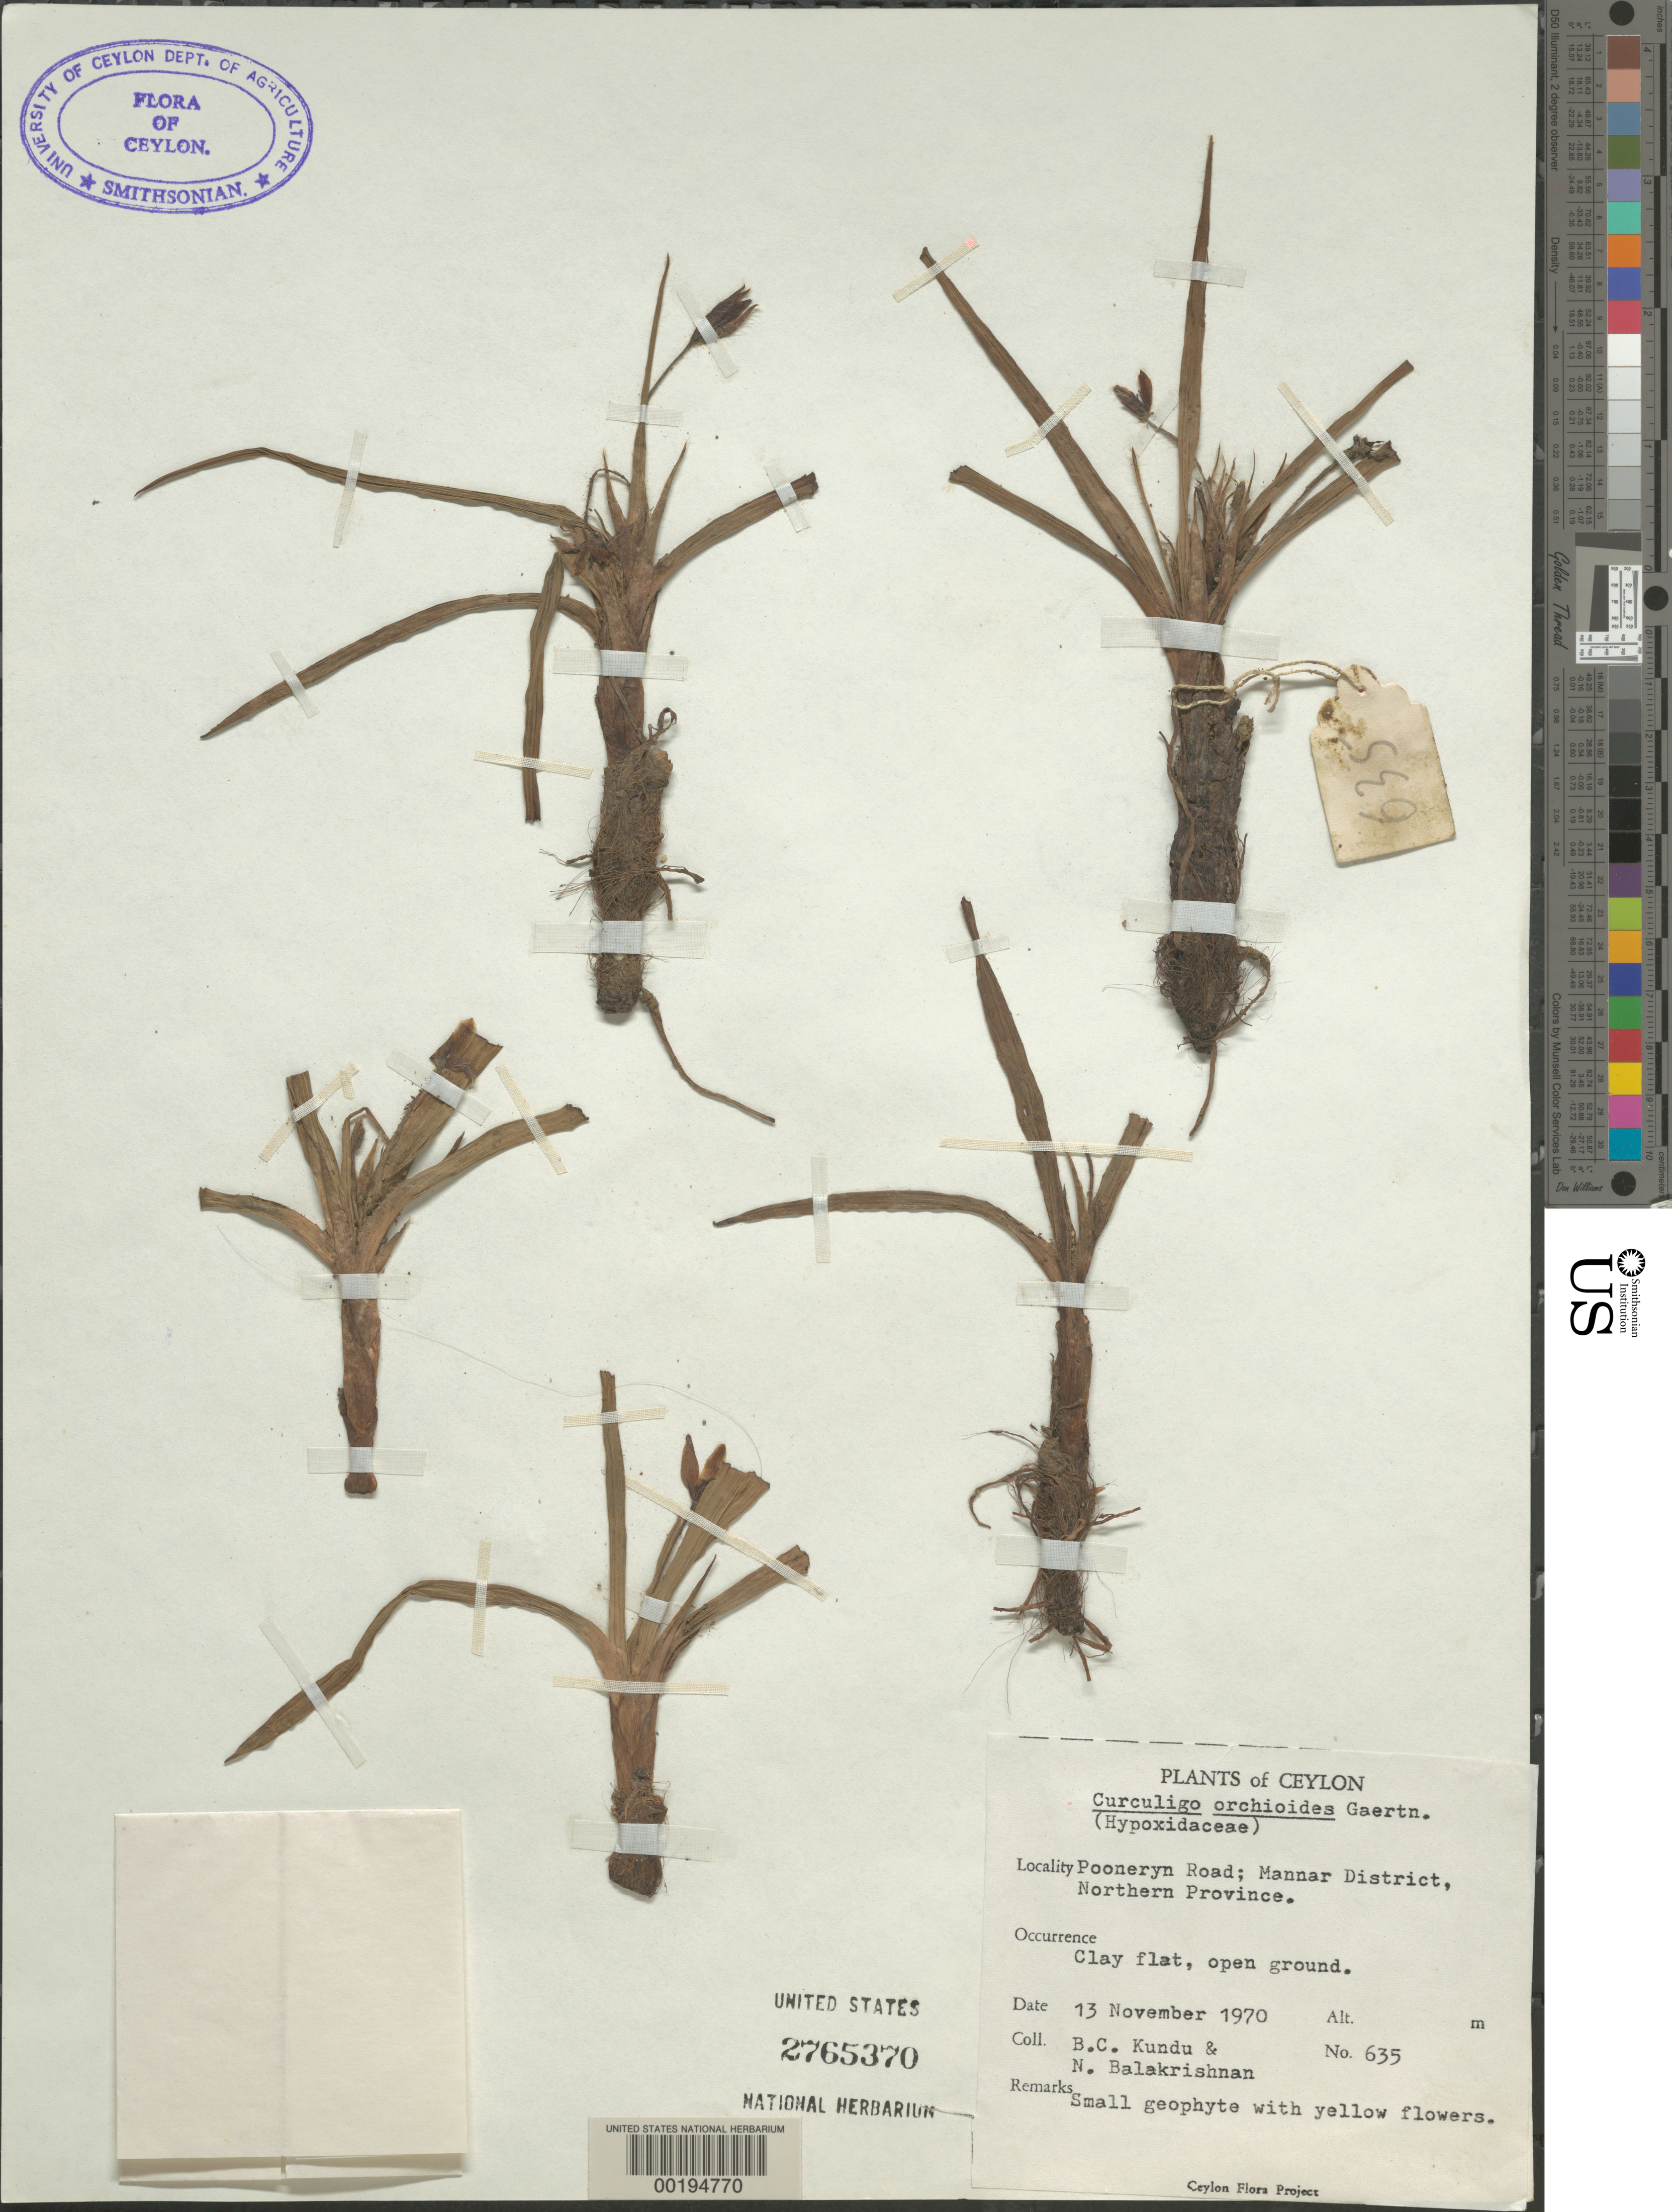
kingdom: Plantae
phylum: Tracheophyta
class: Liliopsida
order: Asparagales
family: Hypoxidaceae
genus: Curculigo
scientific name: Curculigo orchioides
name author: Gaertn.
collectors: B. C. Kundu & N. Balakrishnan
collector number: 635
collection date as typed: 13 Nov 1970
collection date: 1970-11-13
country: Sri Lanka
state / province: Northern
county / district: Mannar Dist.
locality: Pooneryn road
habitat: Clay flat, open ground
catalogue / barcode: US 2765370